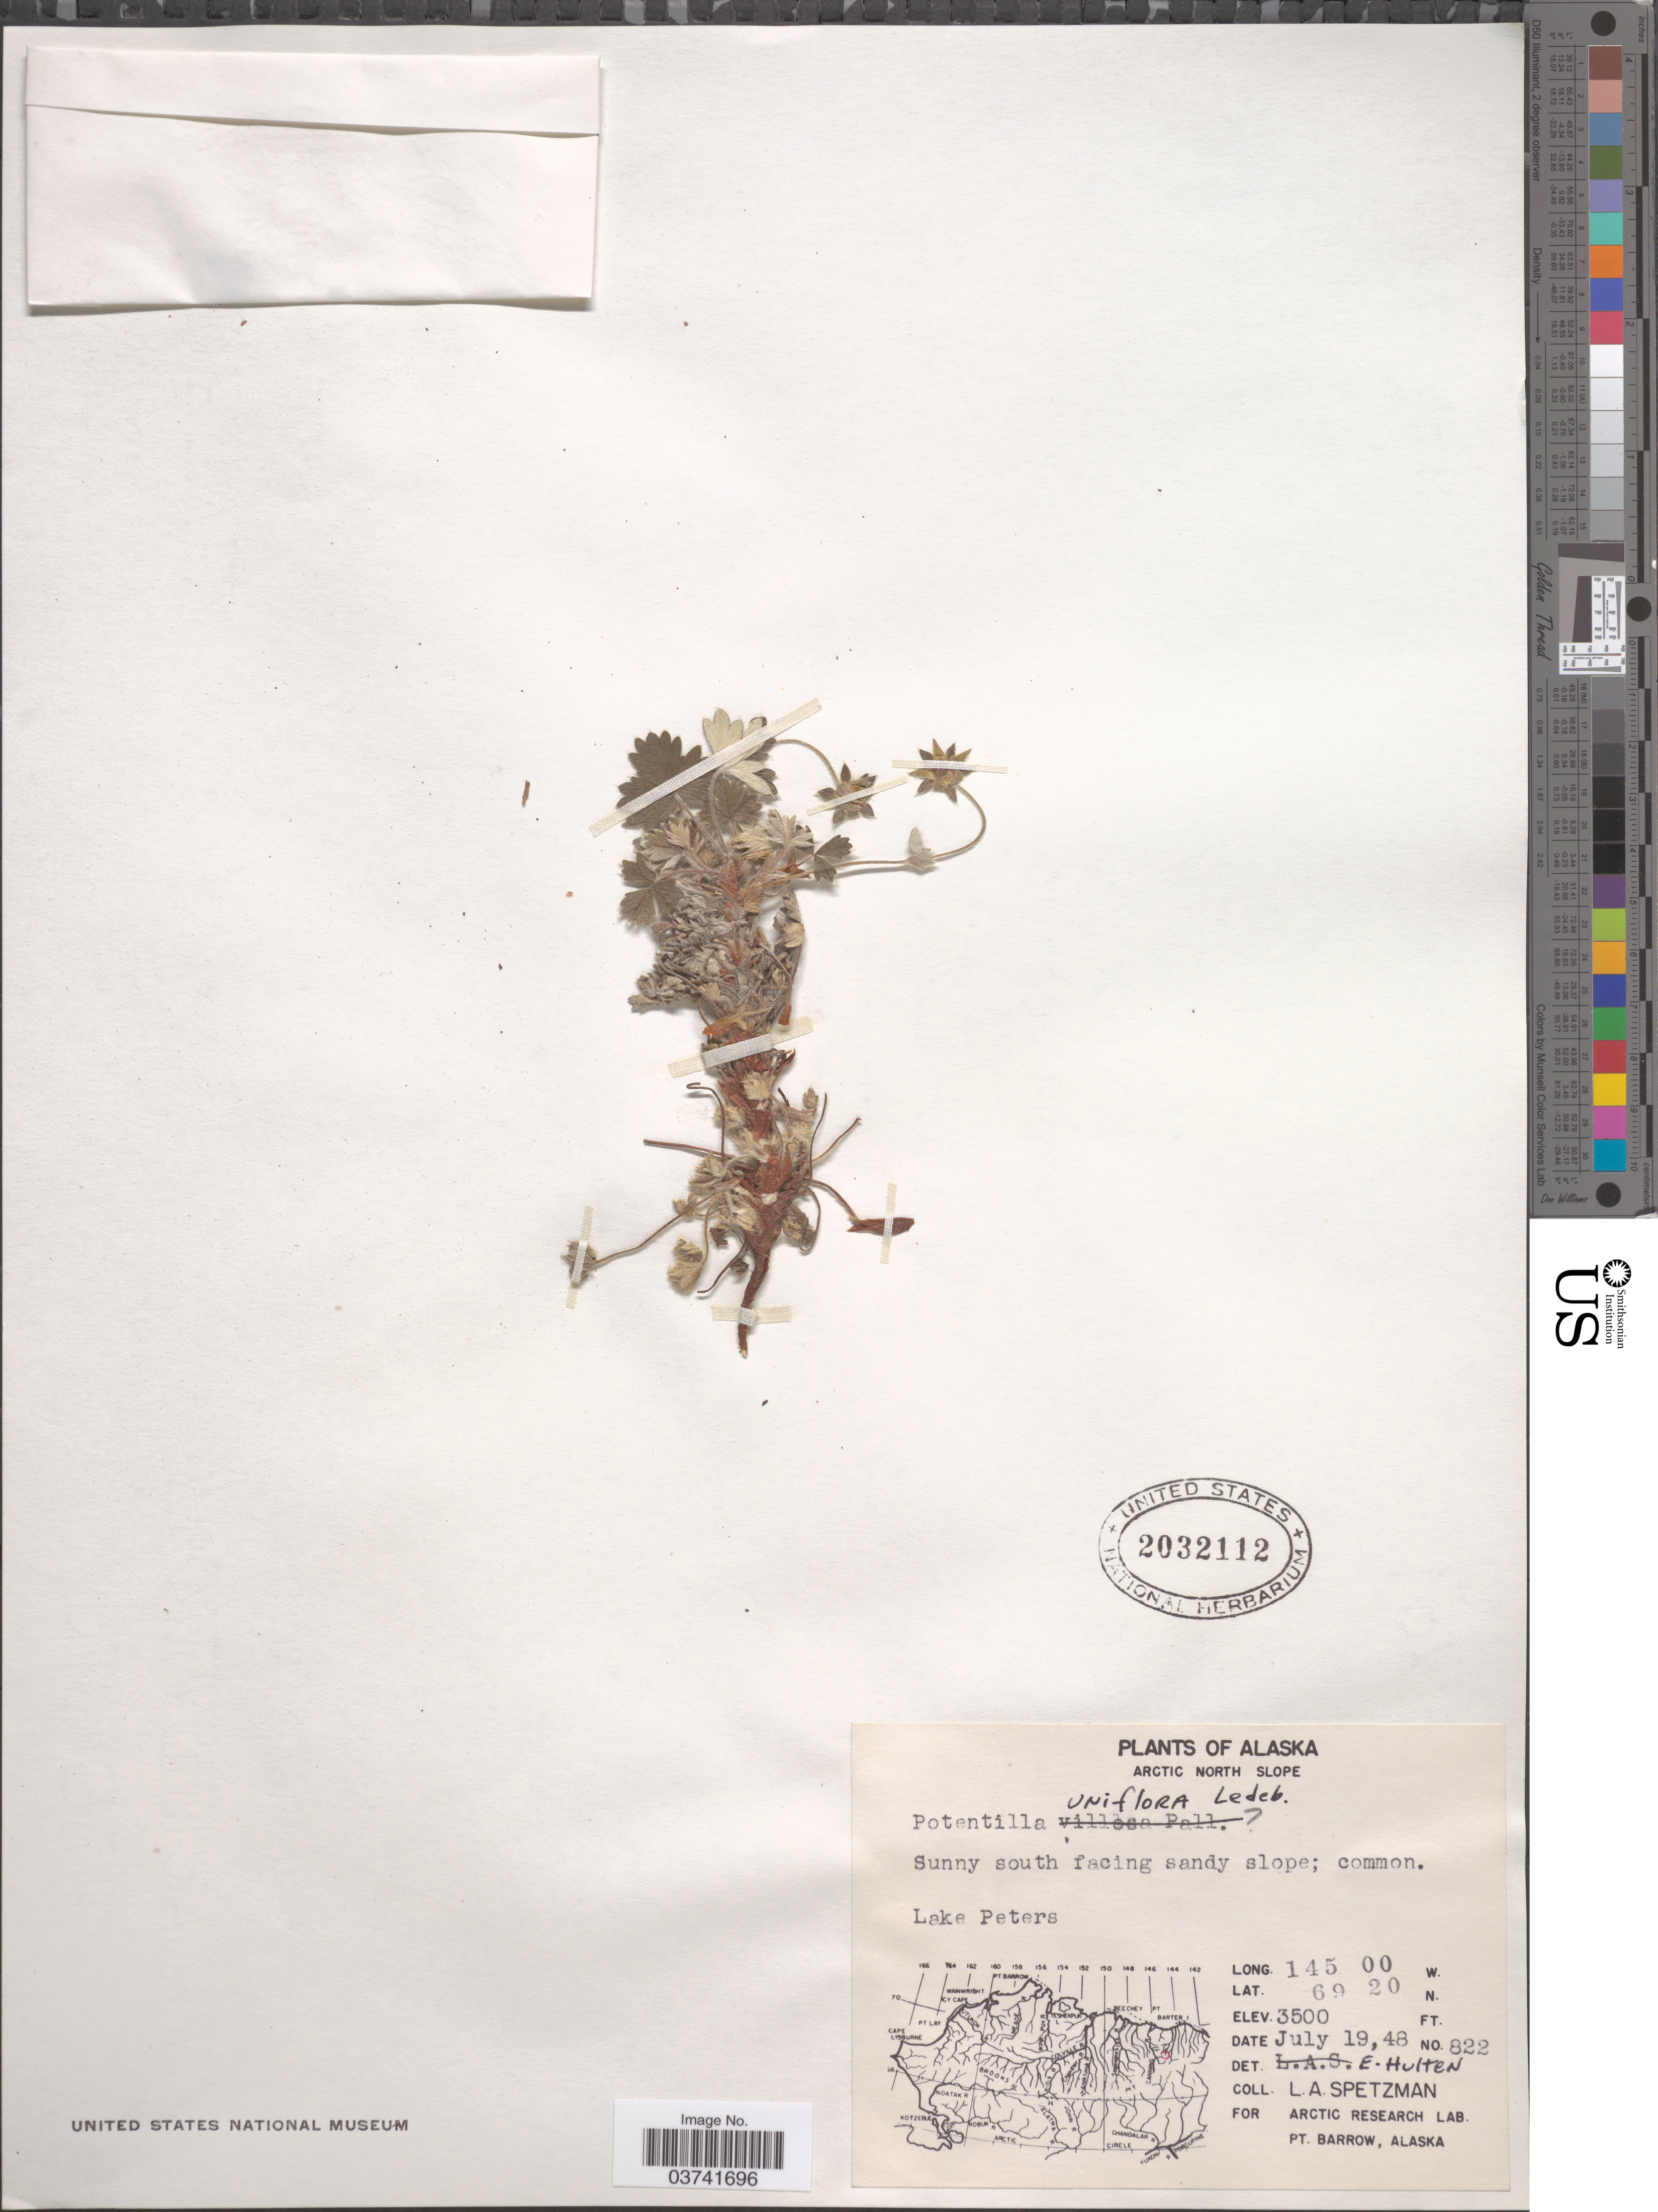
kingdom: Plantae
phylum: Tracheophyta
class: Magnoliopsida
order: Rosales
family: Rosaceae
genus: Potentilla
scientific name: Potentilla uniflora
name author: Ledeb.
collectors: L. Spetzman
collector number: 822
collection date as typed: Transcribed d/m/y: 19/7/48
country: United States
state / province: Alaska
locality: Arctic North Slope. Sunny south facing sandy slope. Lake Peters.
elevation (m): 1067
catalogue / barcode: US 2032112